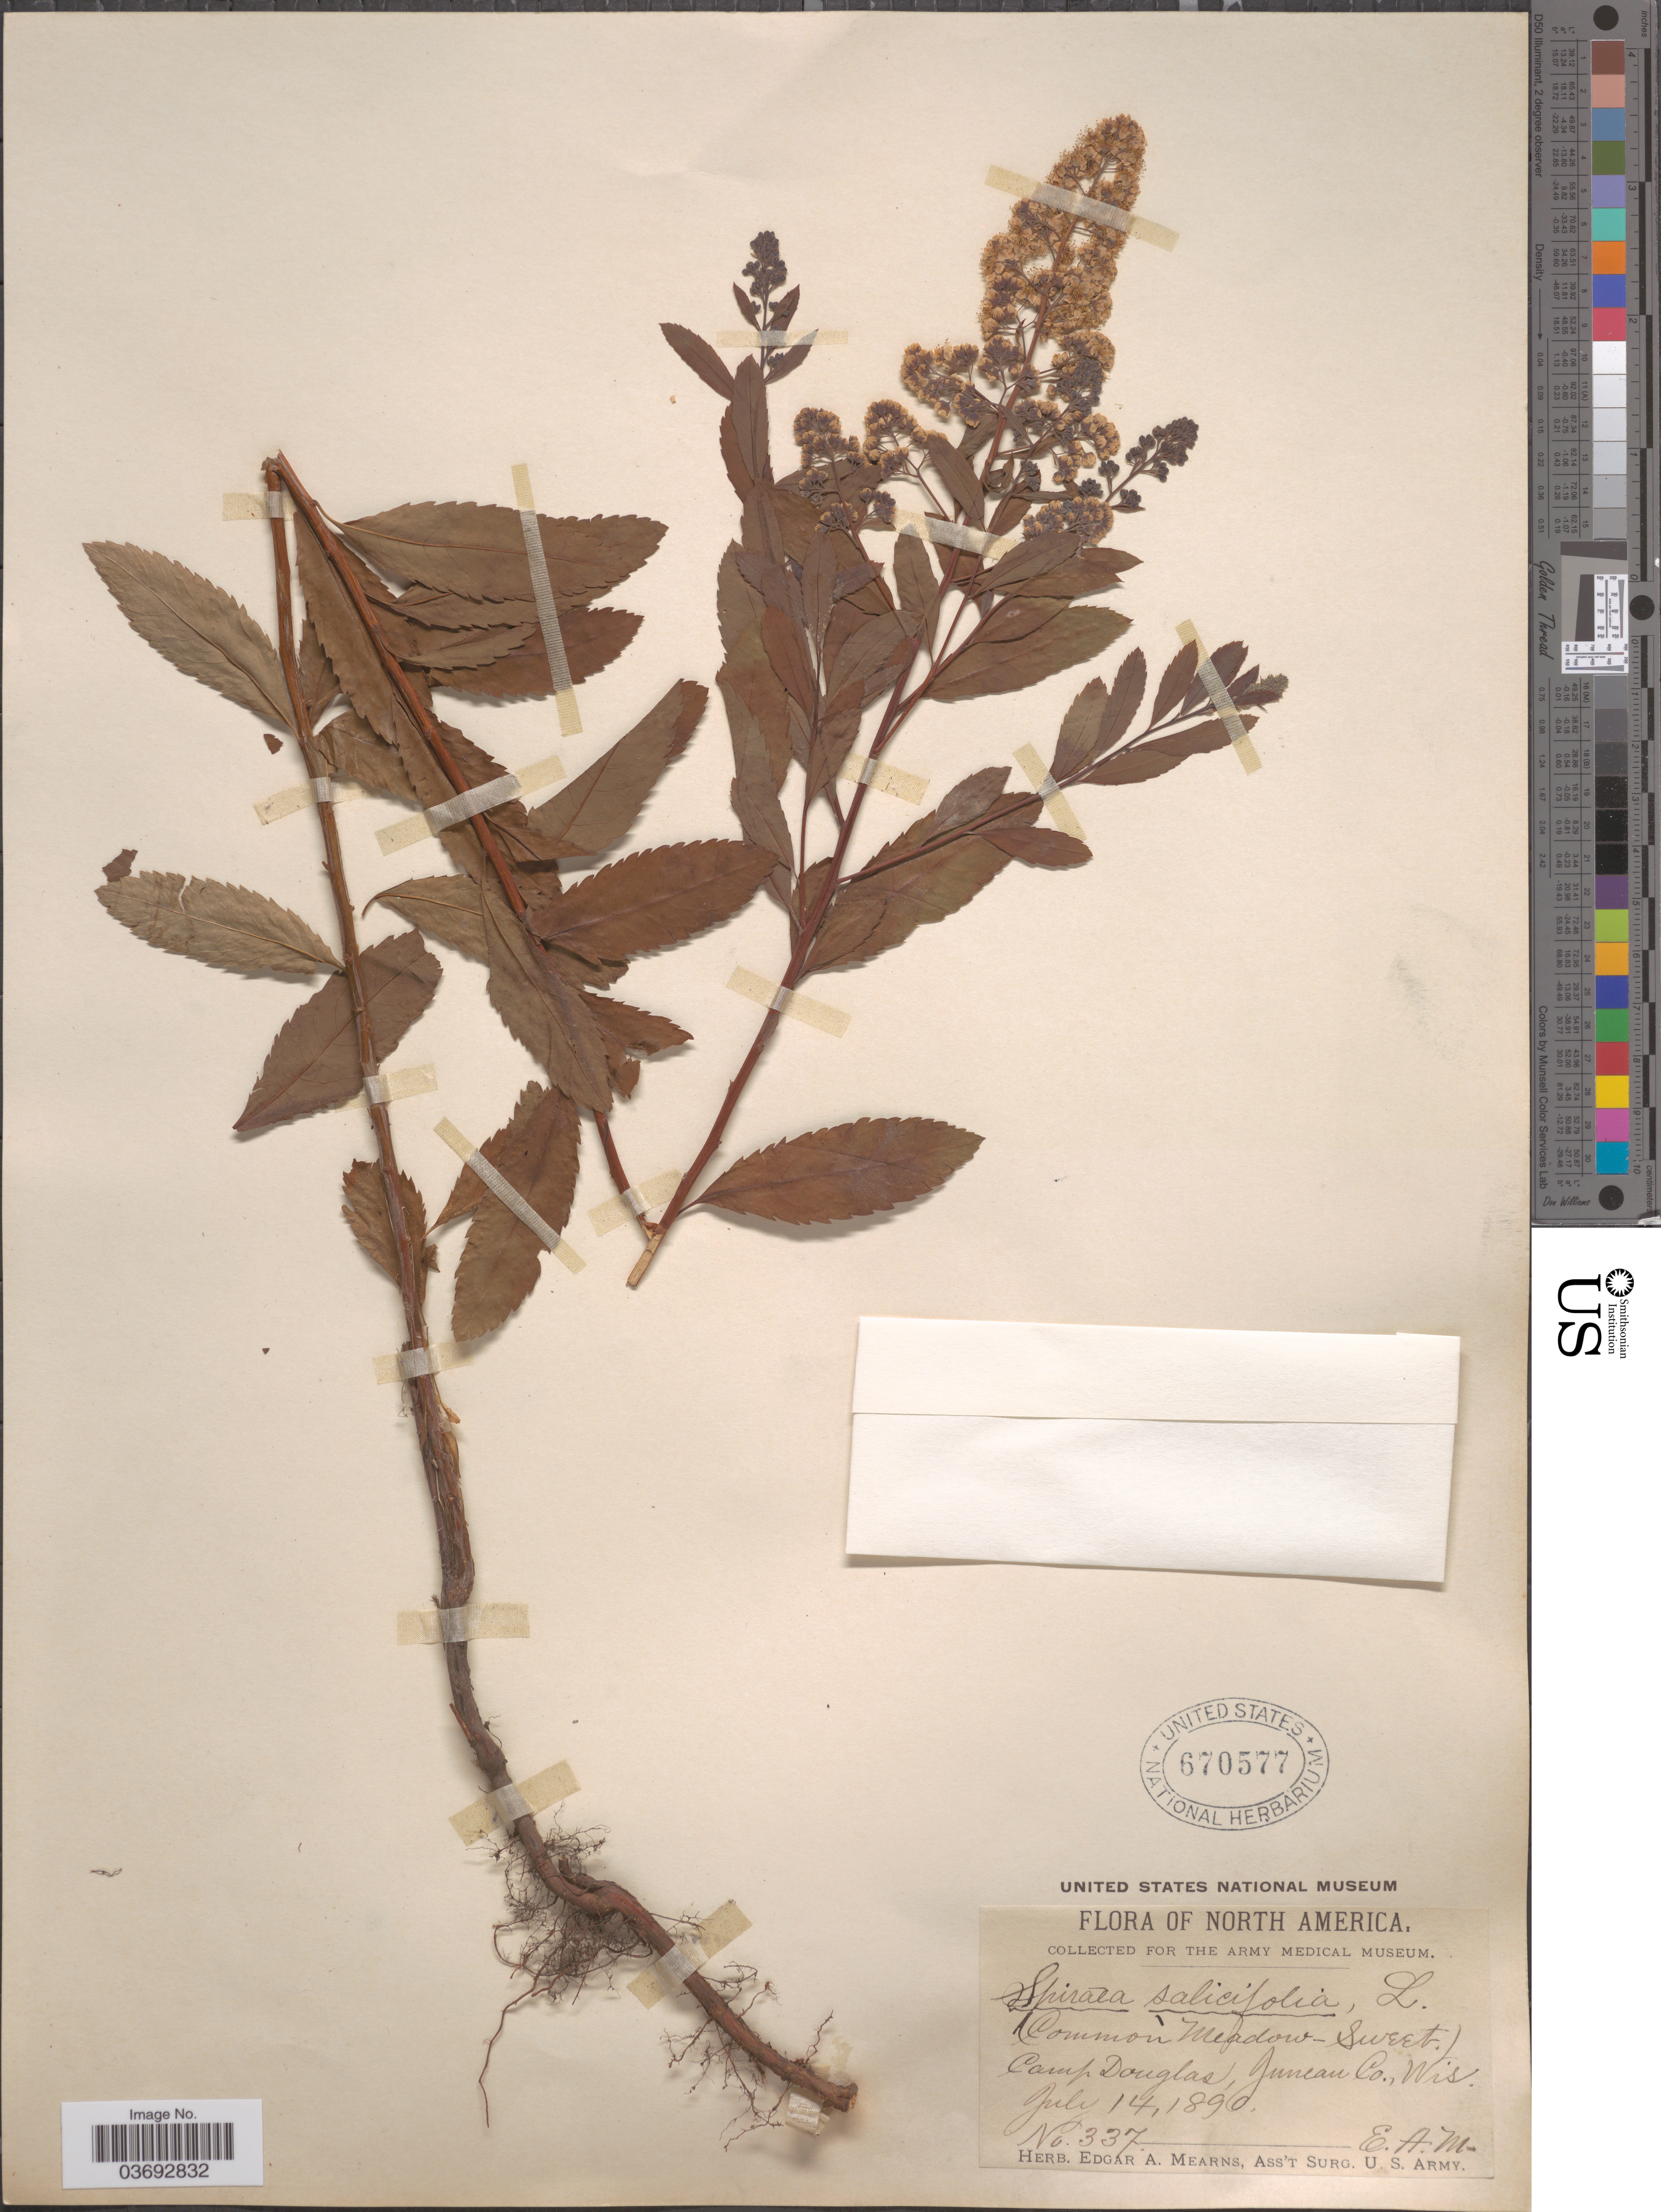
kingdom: Plantae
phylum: Tracheophyta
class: Magnoliopsida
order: Rosales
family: Rosaceae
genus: Spiraea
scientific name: Spiraea salicifolia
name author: L.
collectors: E. A. Mearns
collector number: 337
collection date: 1890-07-14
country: United States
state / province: Wisconsin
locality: Camp Douglas, Juneau Co.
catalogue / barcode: US 670577